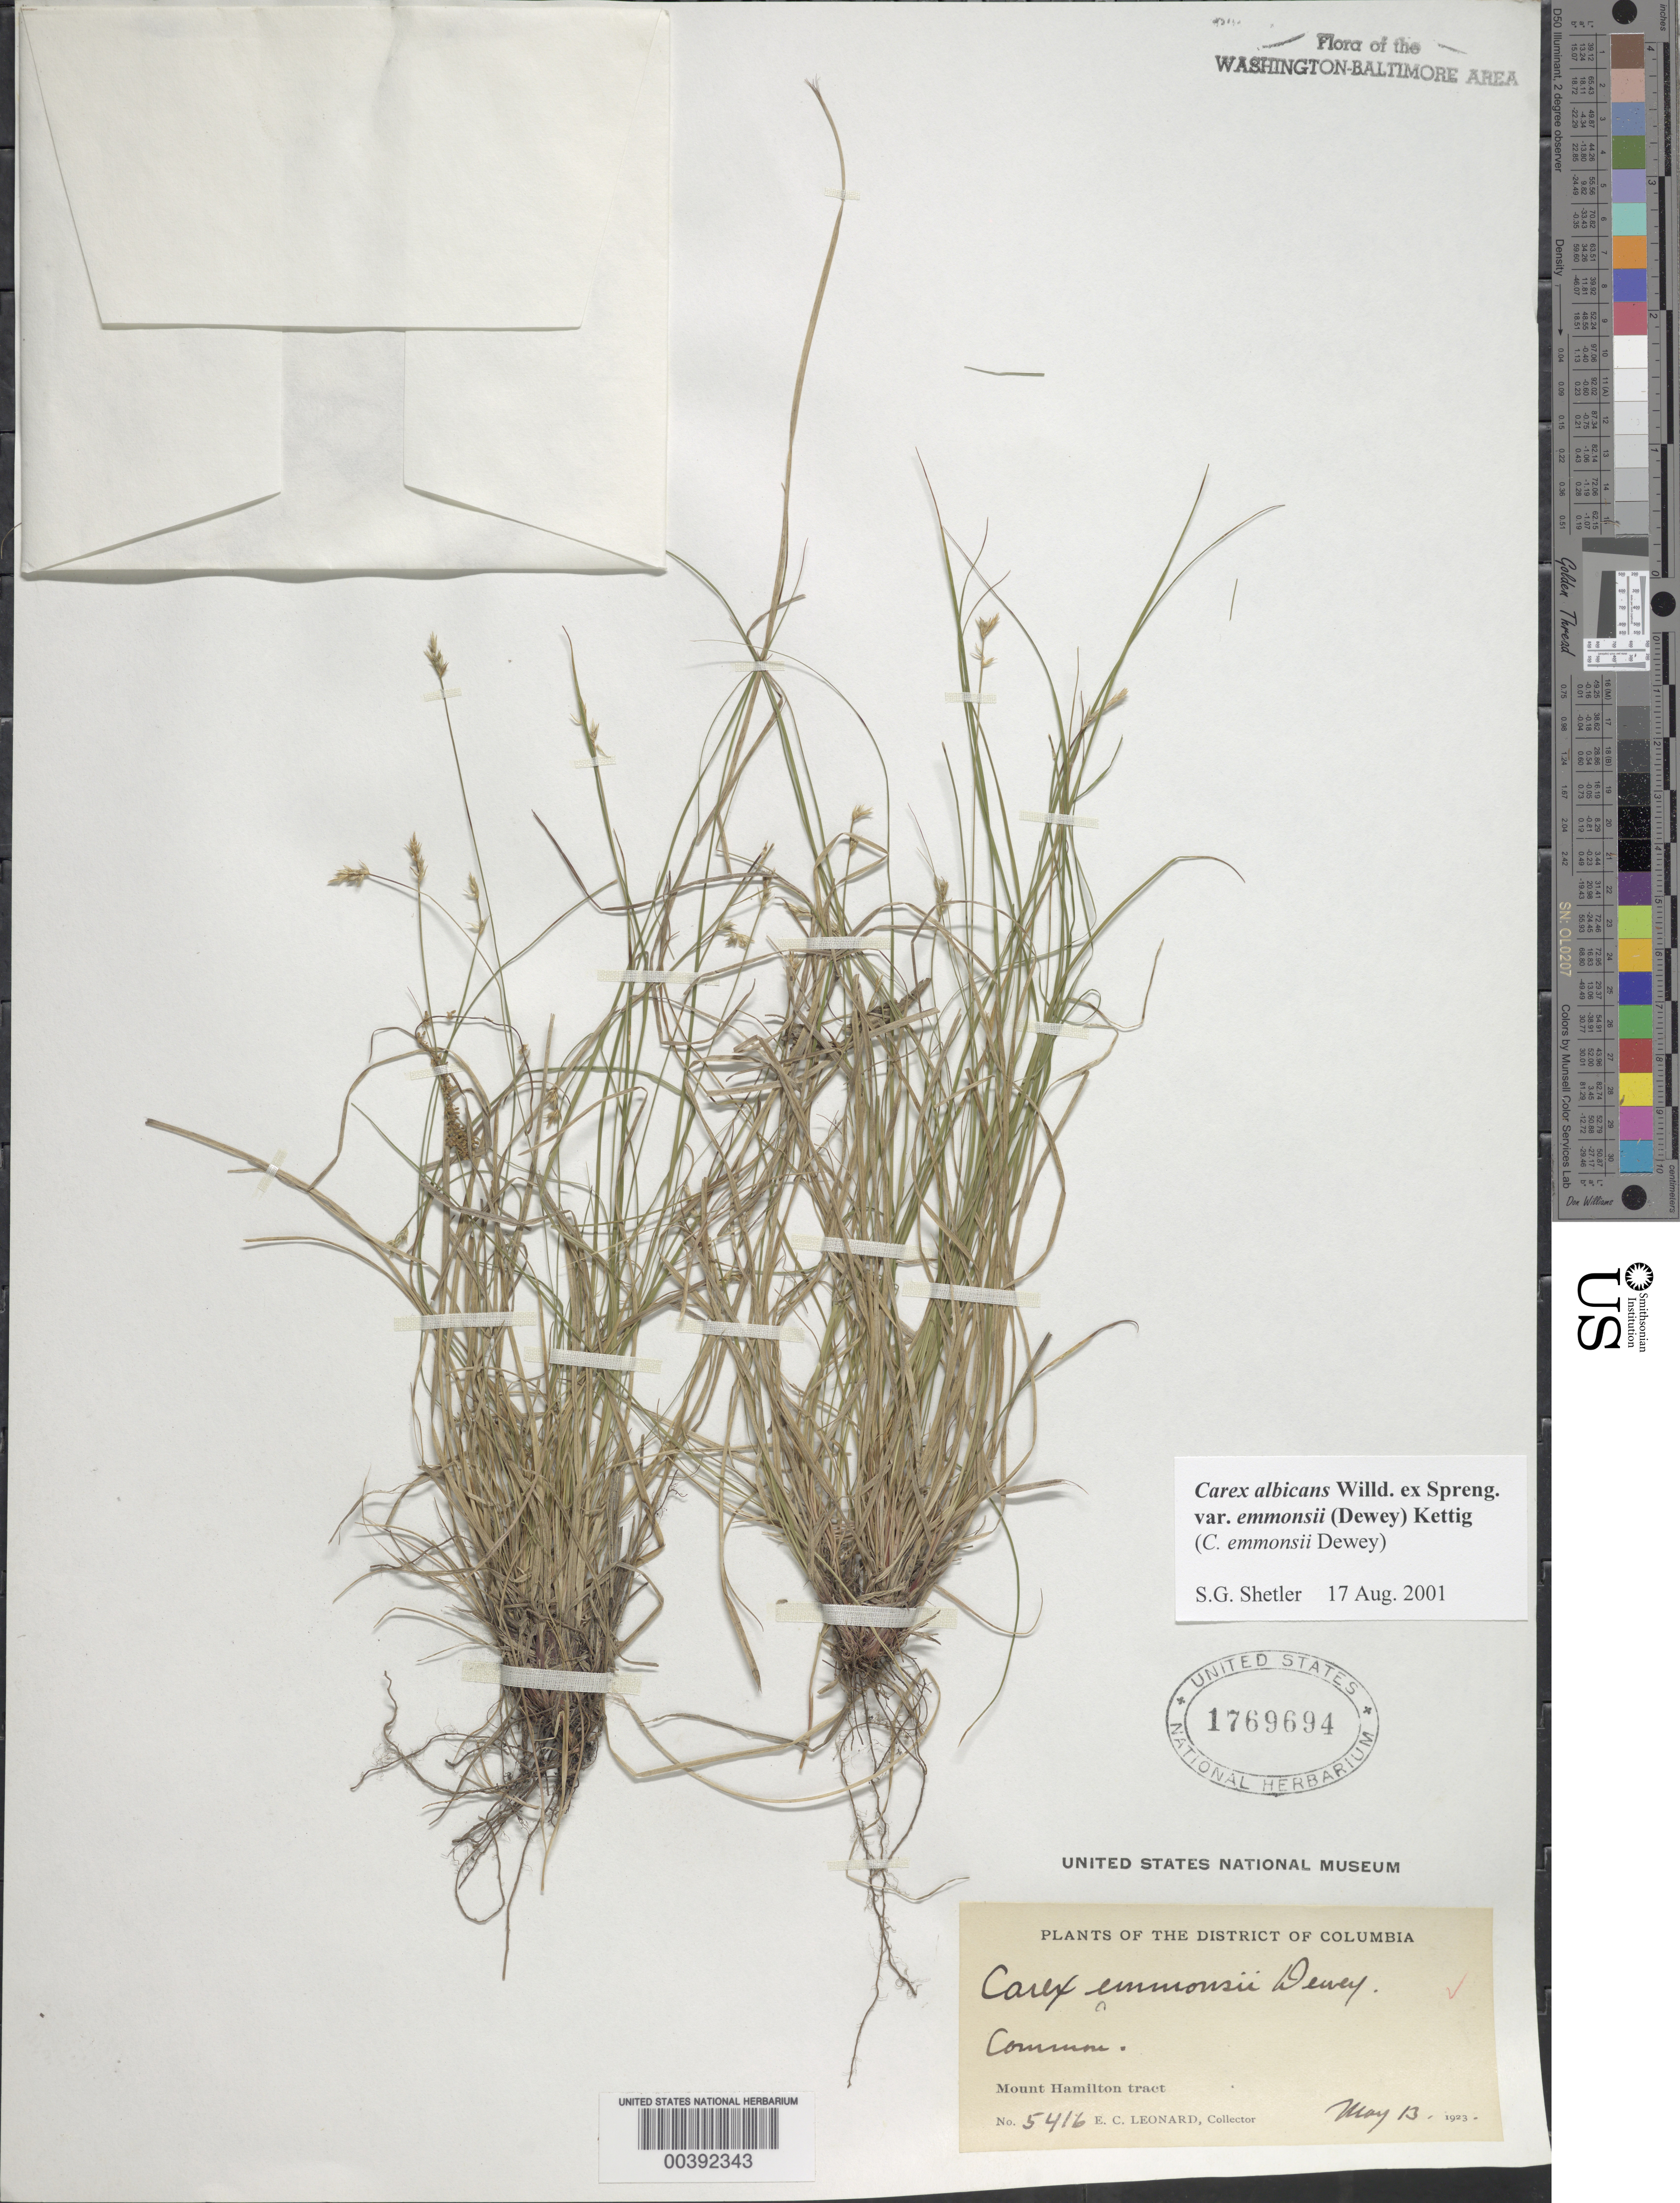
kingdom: Plantae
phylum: Tracheophyta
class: Liliopsida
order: Poales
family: Cyperaceae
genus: Carex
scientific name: Carex emmonsii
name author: Dewey ex Torr.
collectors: E. C. Leonard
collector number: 5416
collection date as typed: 13 May 1923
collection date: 1923-05-13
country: United States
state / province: District of Columbia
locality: Mount Hamilton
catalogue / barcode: US 1769694